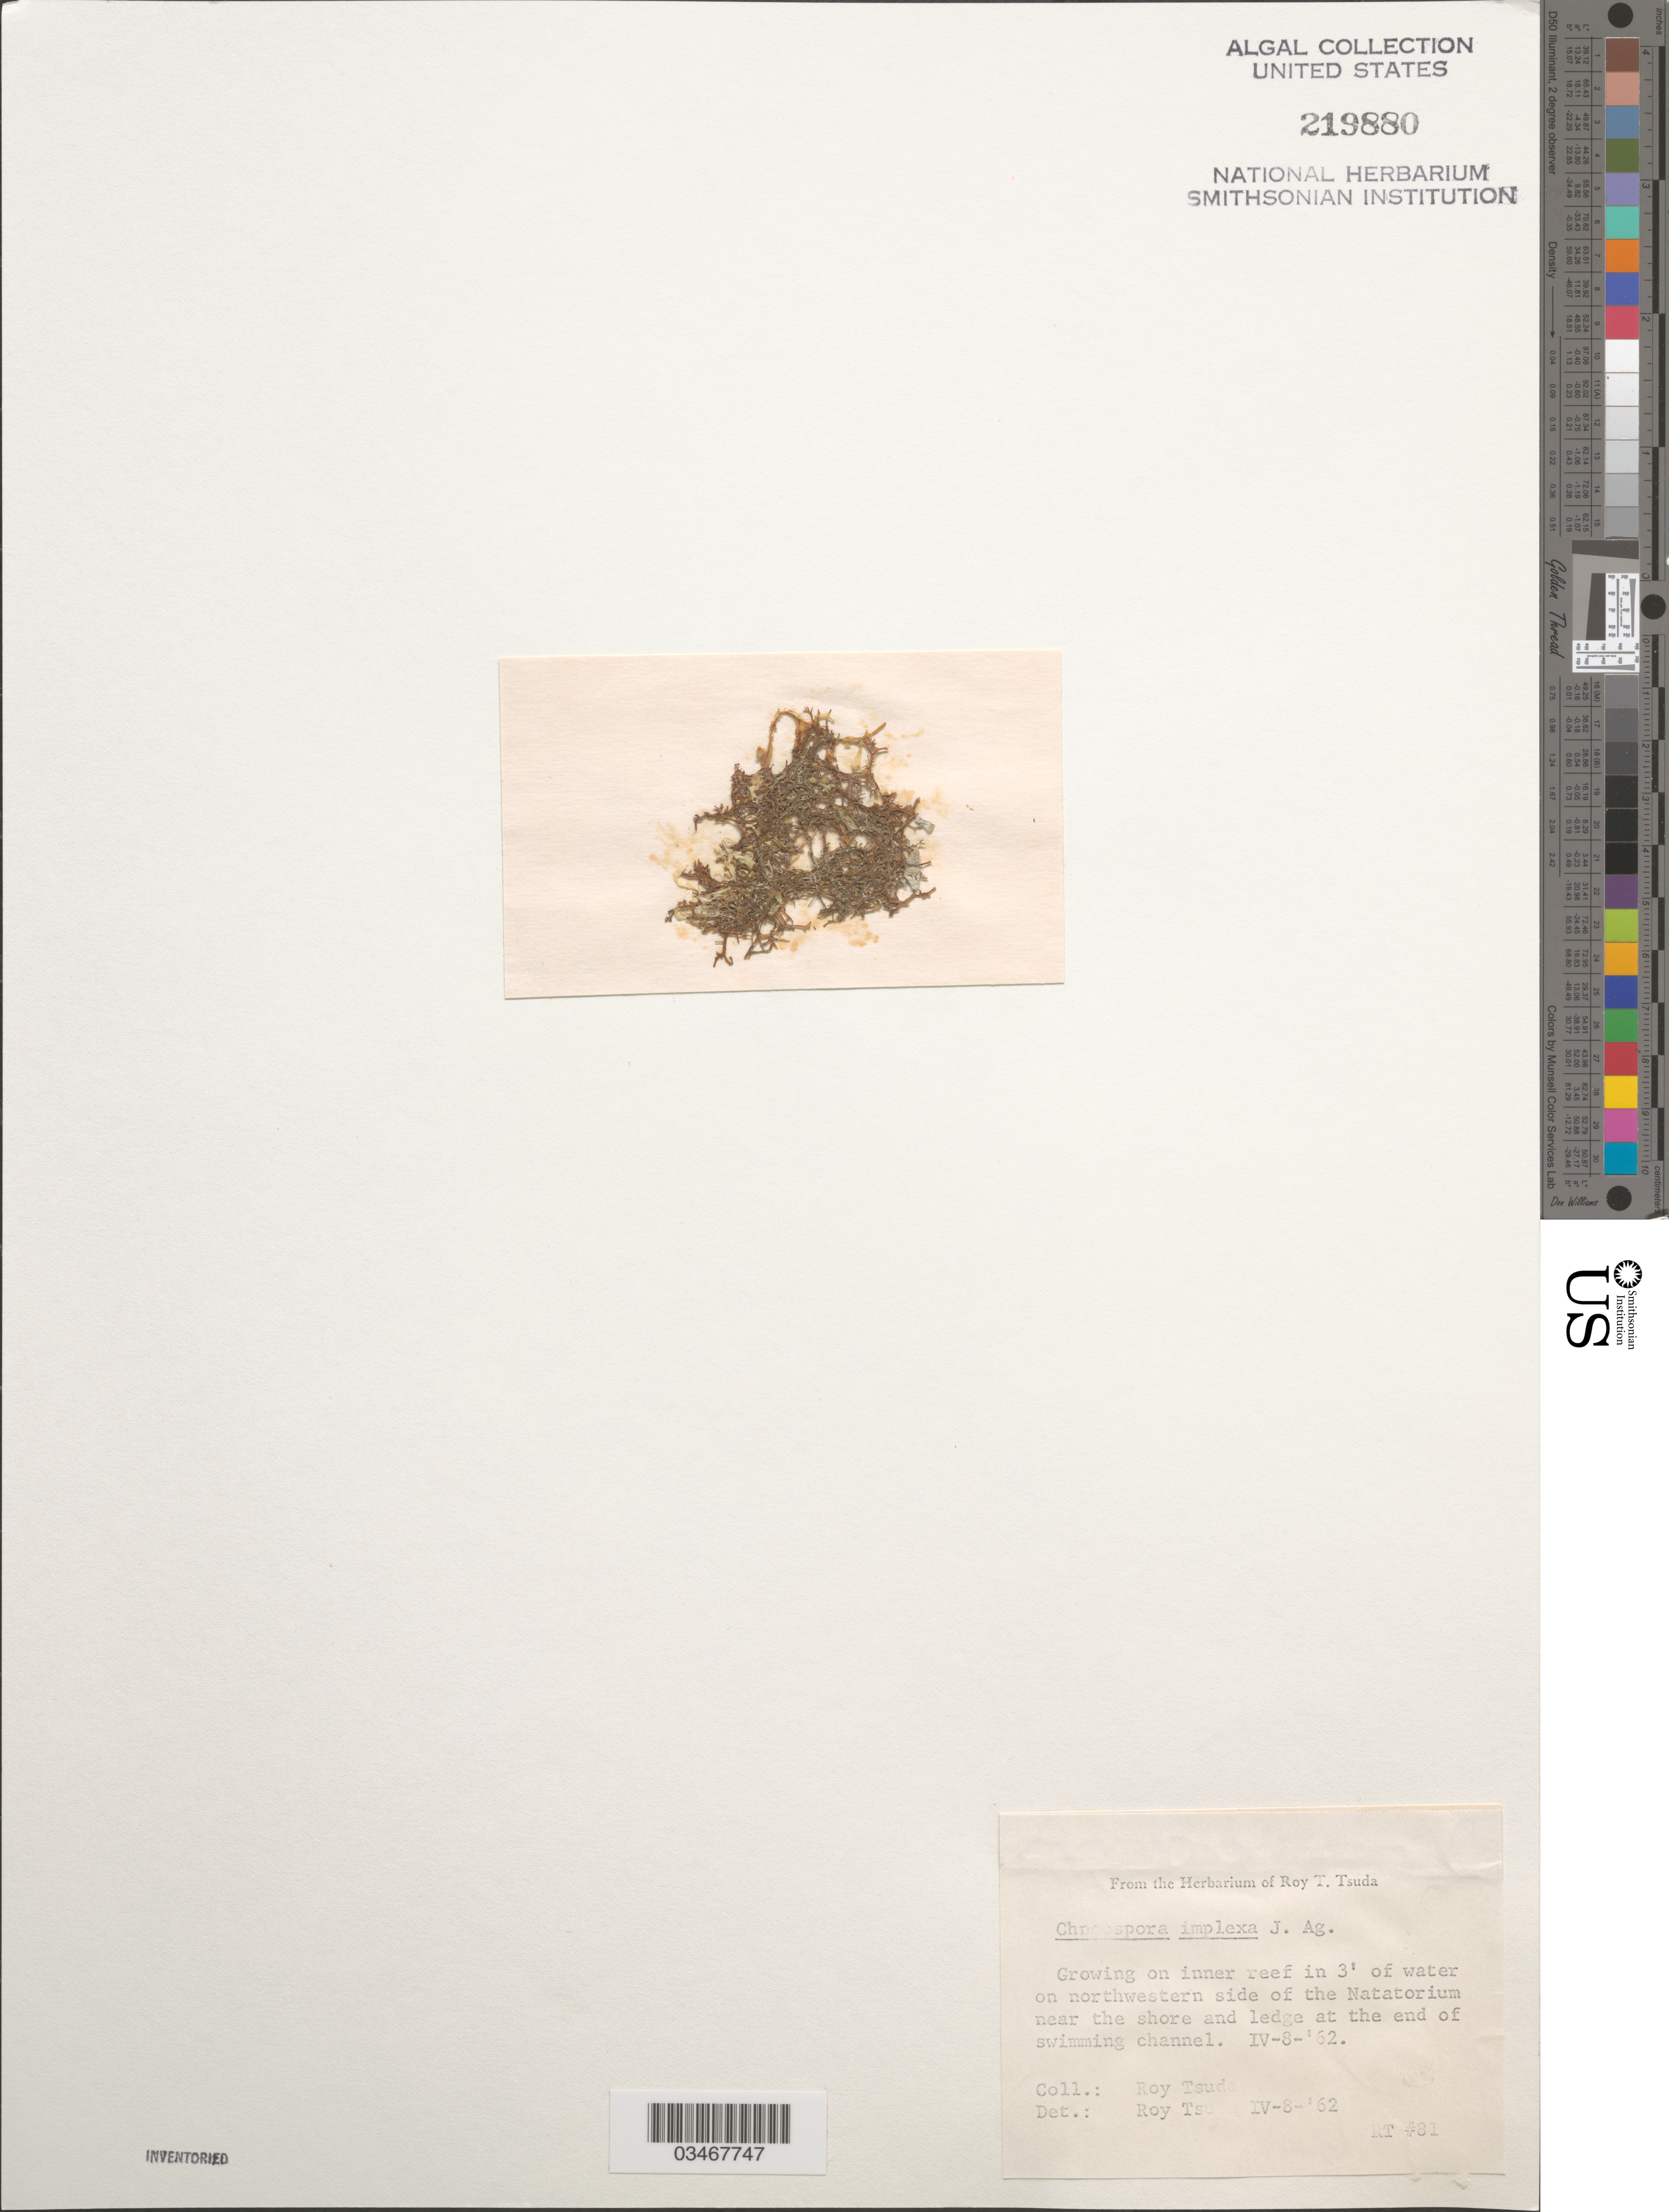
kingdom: Chromista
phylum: Ochrophyta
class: Phaeophyceae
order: Scytosiphonales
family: Scytosiphonaceae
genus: Pseudochnoospora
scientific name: Pseudochnoospora implexa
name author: (J. Agardh) Santiañez et al.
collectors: R. Tsuda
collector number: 81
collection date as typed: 08 May 1962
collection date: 1962-05-08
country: United States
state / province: Hawaii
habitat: Growing on inner reef in 3' of water on northwestern side of the Natatorium near the shore and ledge at the end of swimming channel.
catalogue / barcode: US 219880